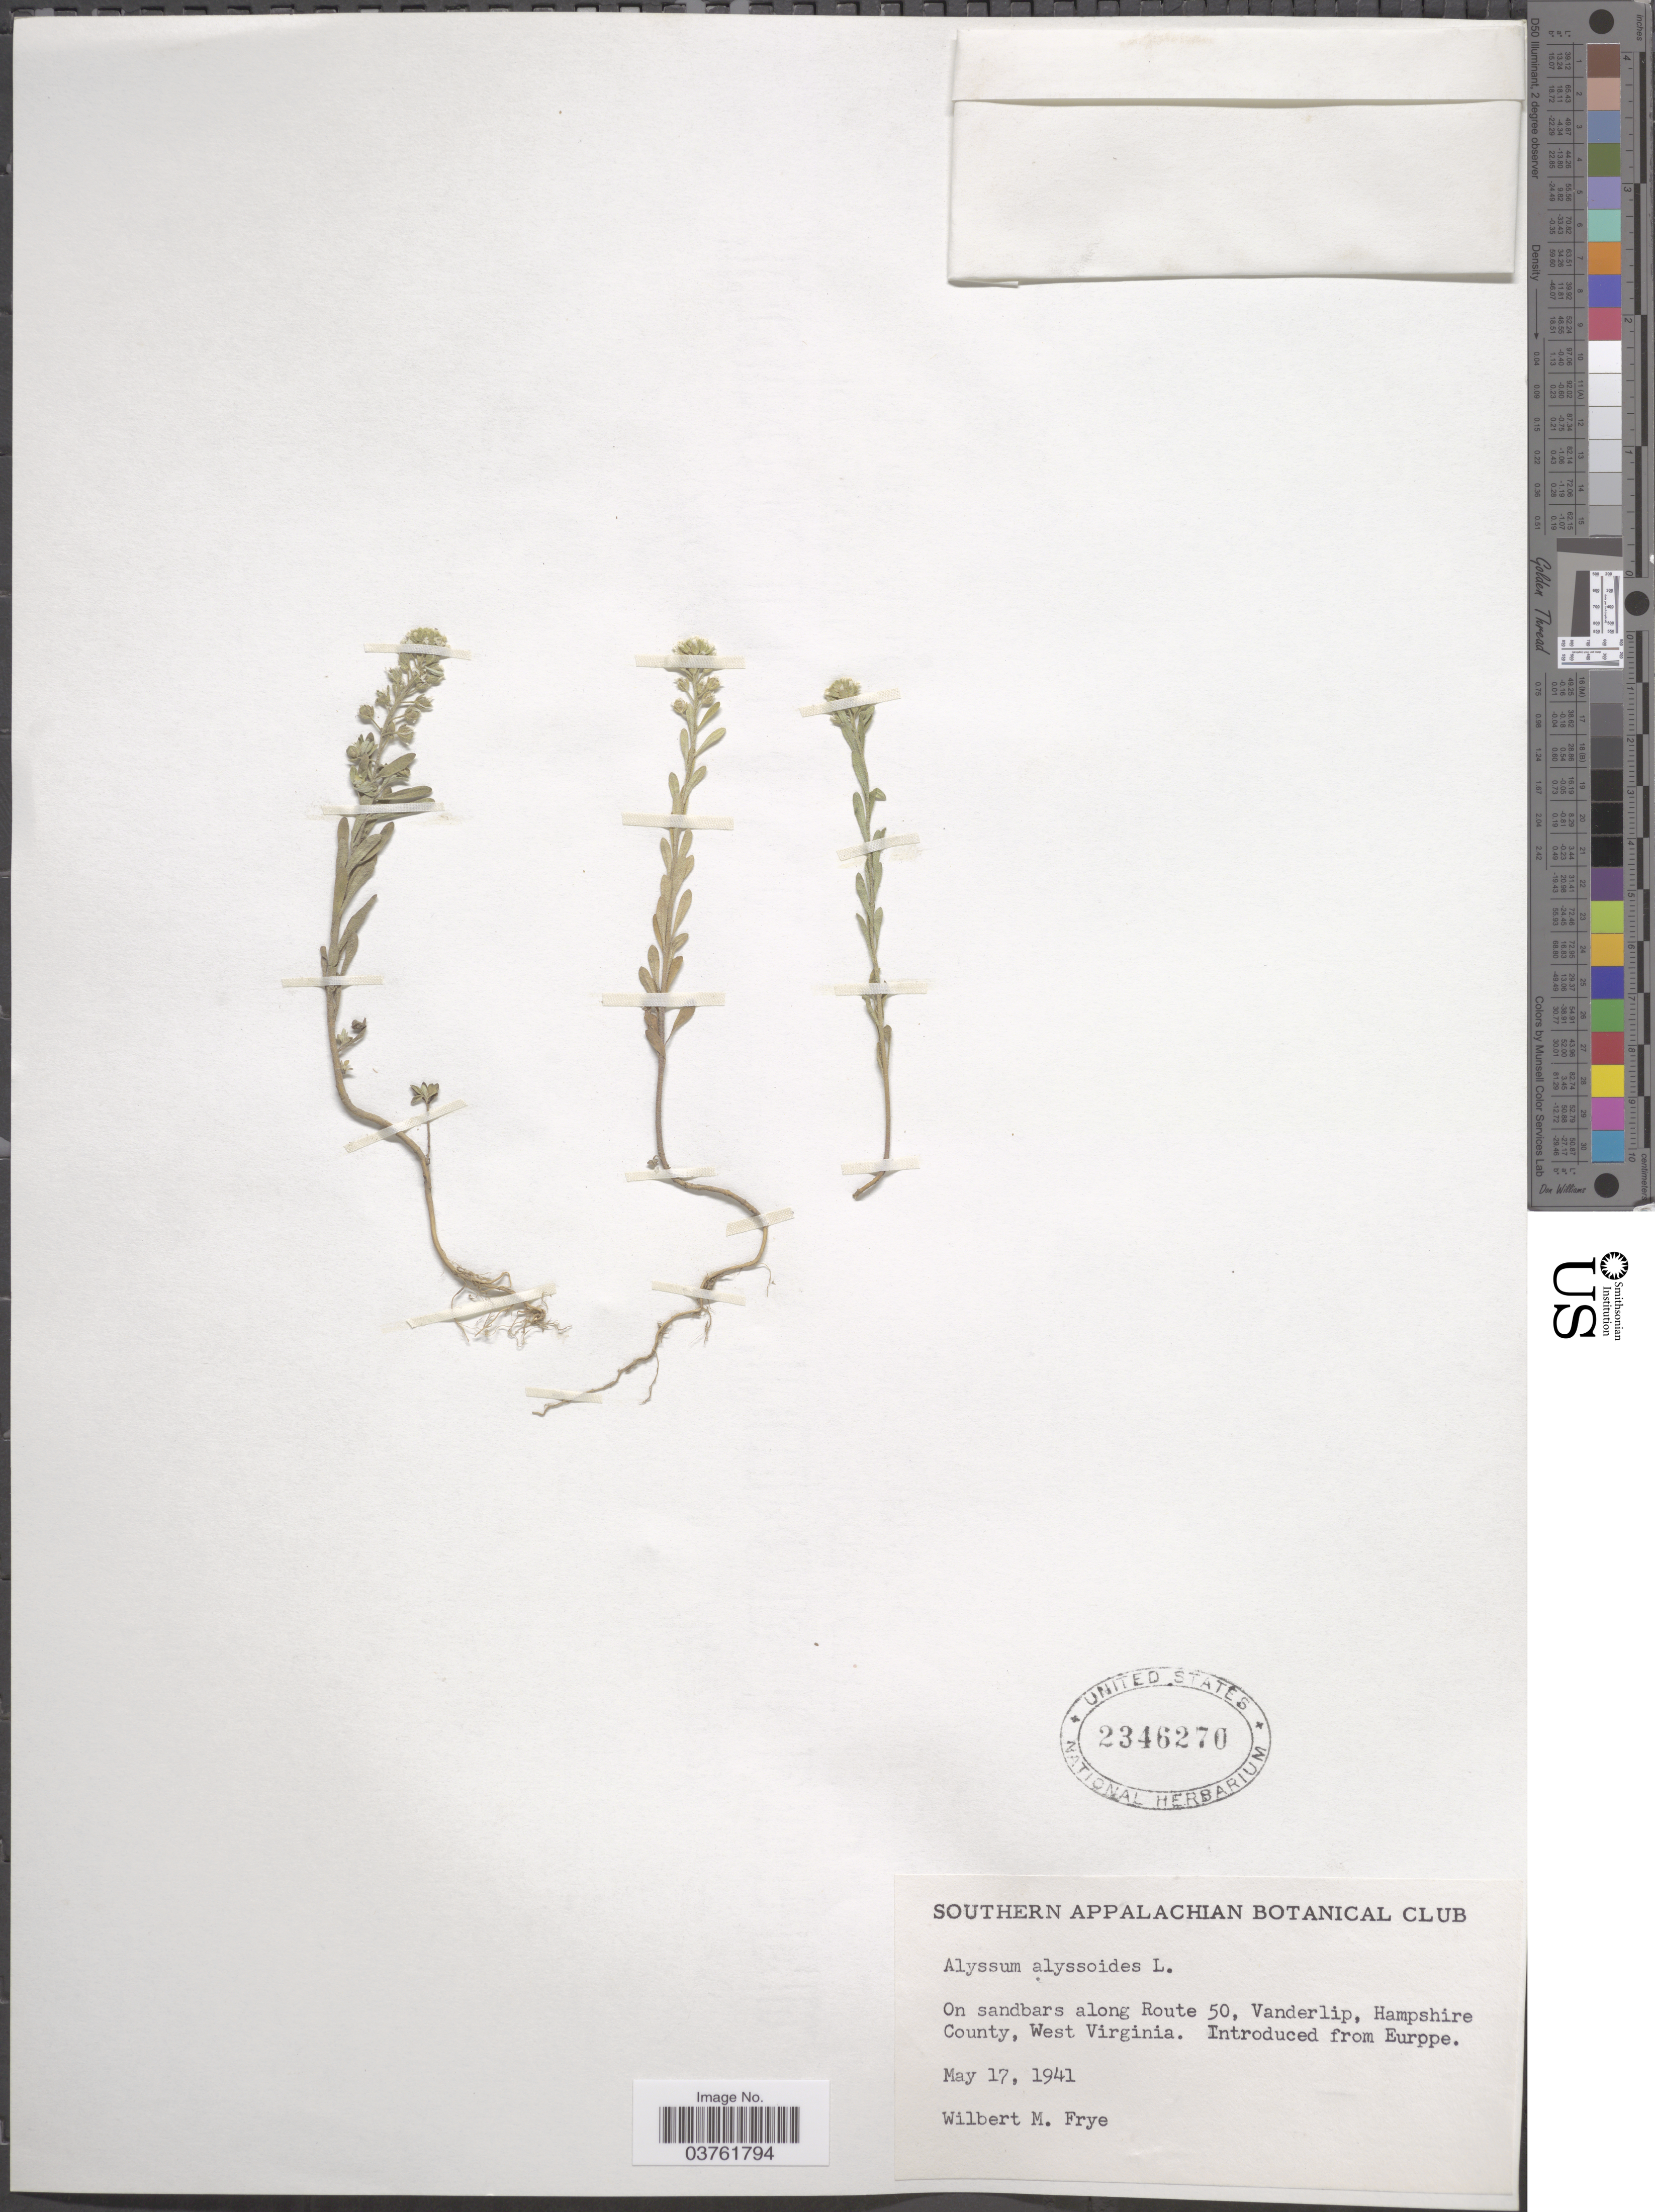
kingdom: Plantae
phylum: Tracheophyta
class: Magnoliopsida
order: Brassicales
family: Brassicaceae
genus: Alyssum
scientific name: Alyssum alyssoides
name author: (L.) L.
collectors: W. Frye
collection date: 1941-05-17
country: United States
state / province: West Virginia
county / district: Hampshire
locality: On sandbars along Route 50, Vanderlip, Hampshire County.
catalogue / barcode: US 2346270